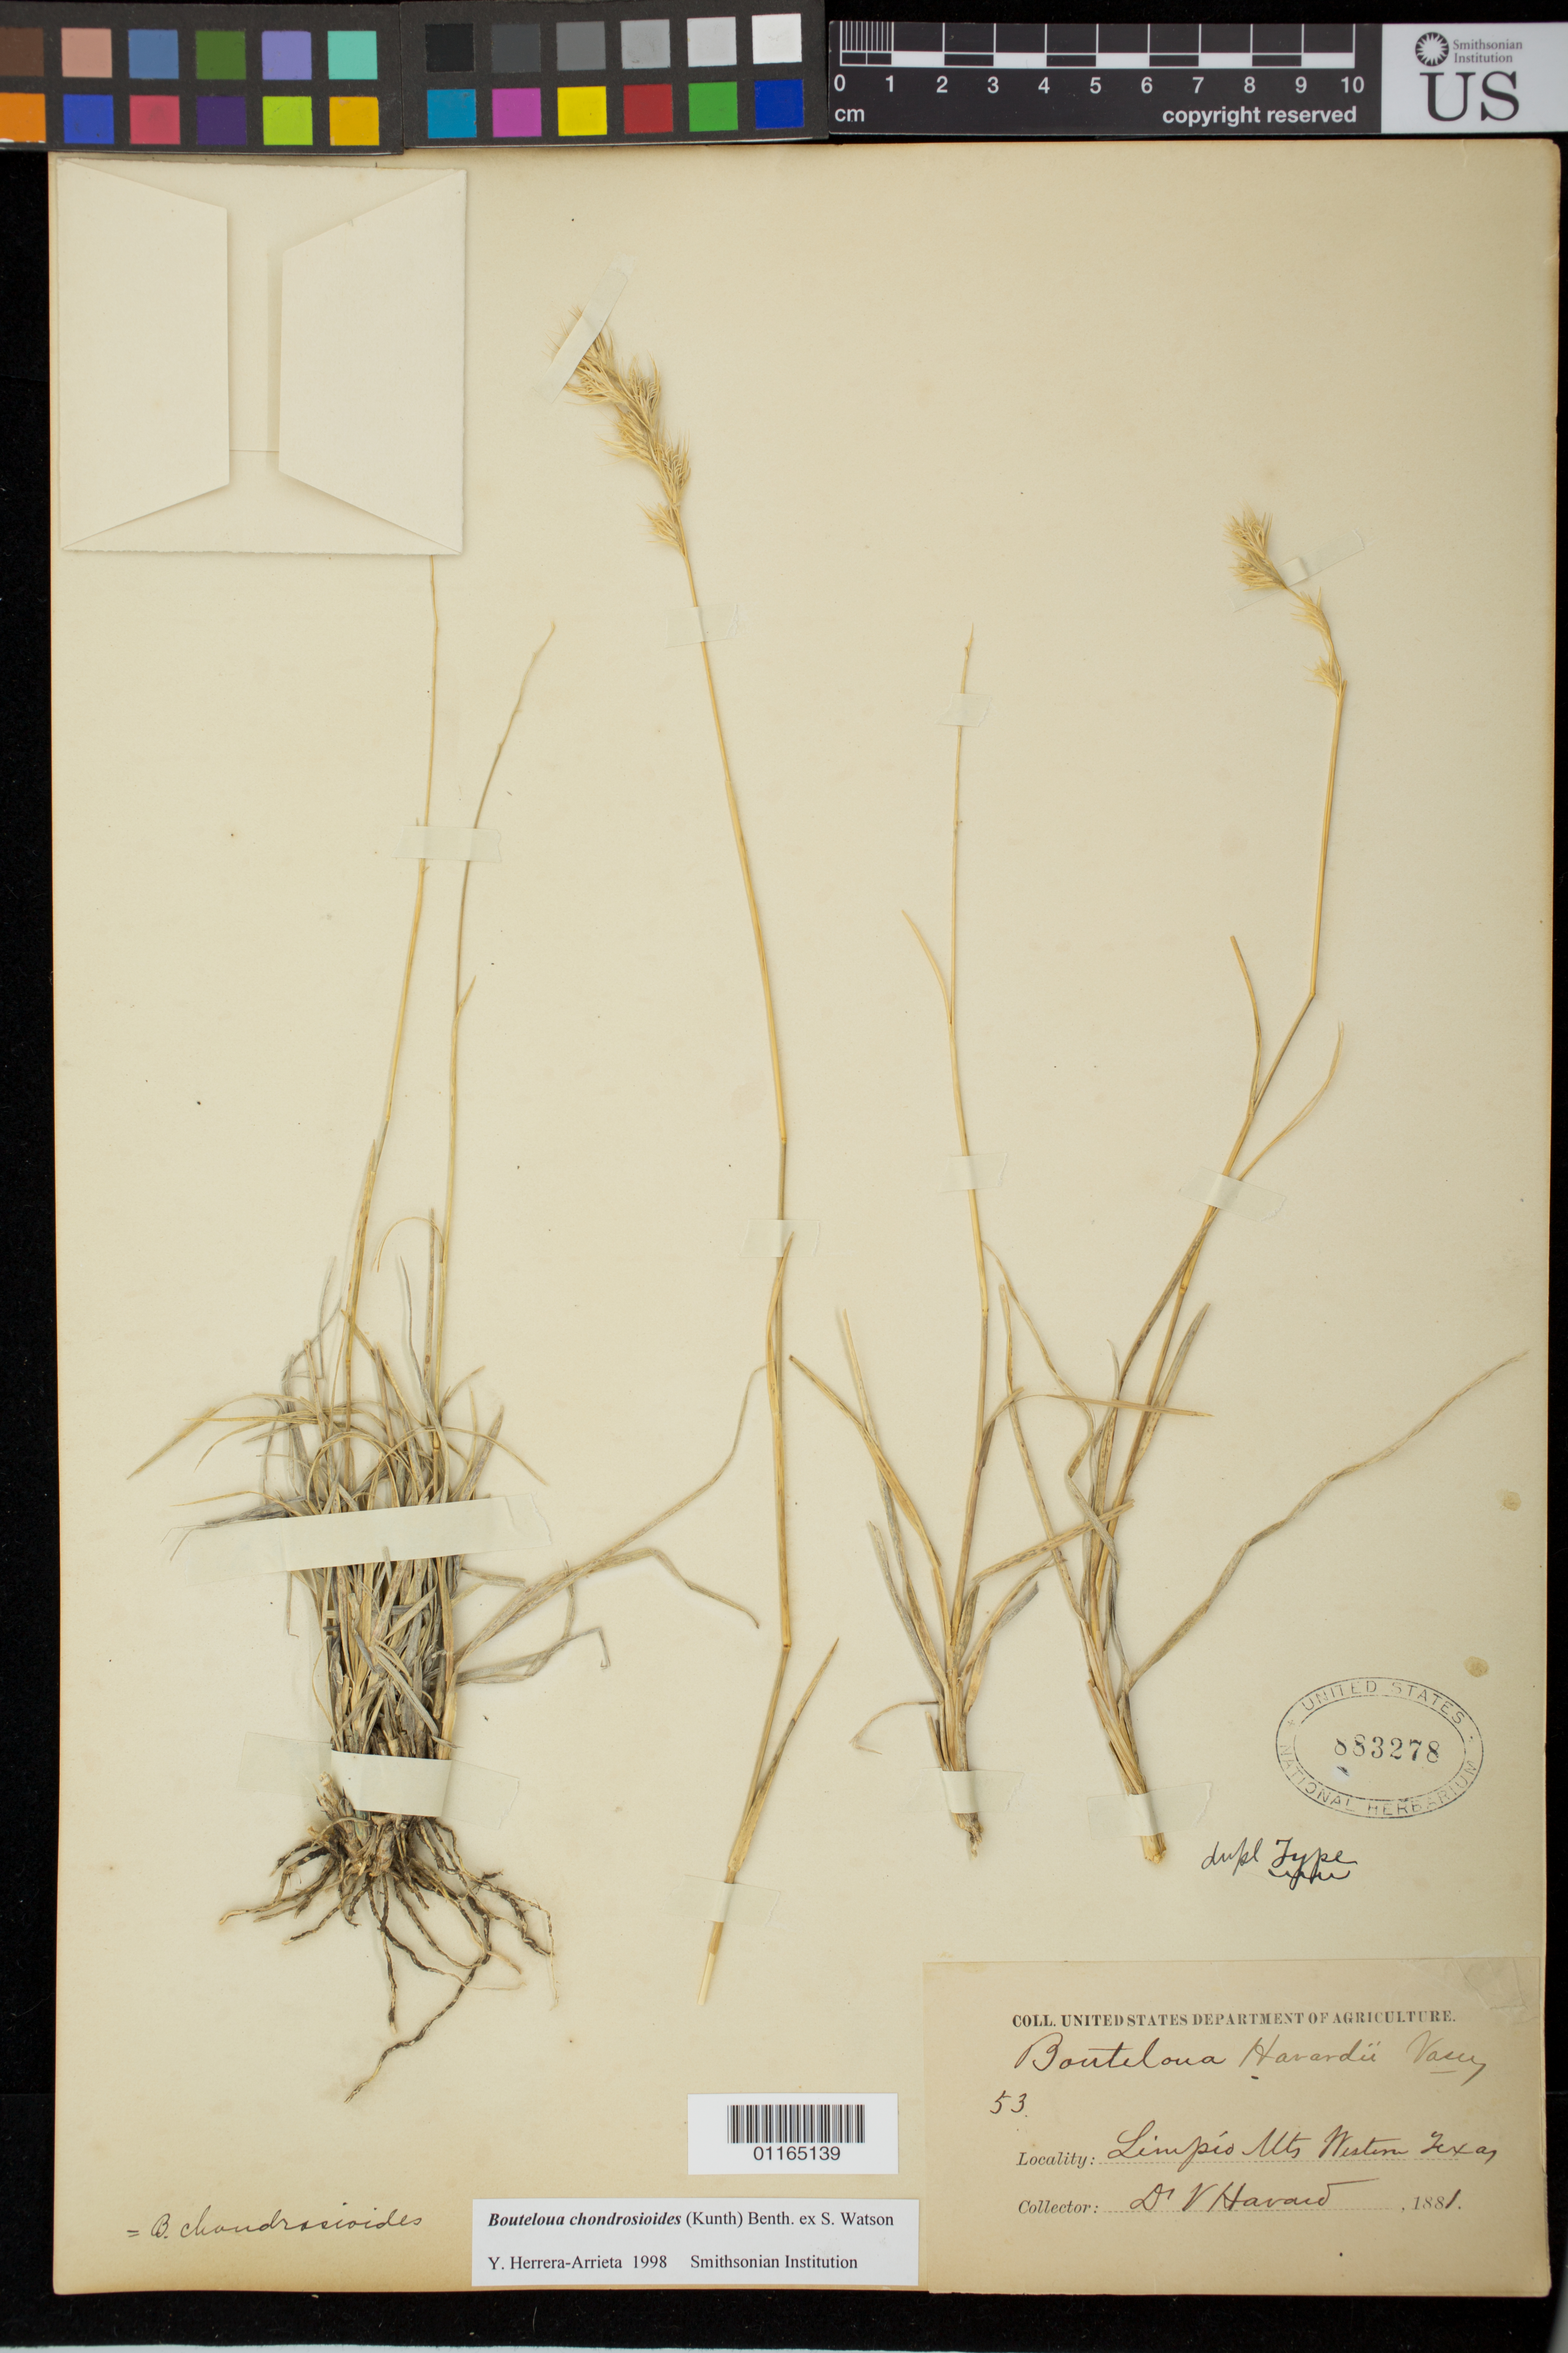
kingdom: Plantae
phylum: Tracheophyta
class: Liliopsida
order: Poales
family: Poaceae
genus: Bouteloua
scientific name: Bouteloua havardii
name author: Vasey ex S. Watson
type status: Isosyntype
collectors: V. Havard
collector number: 53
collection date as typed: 1881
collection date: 1881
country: United States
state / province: Texas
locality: Springs in Limpio Mts., W. Texas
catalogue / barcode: US 883278